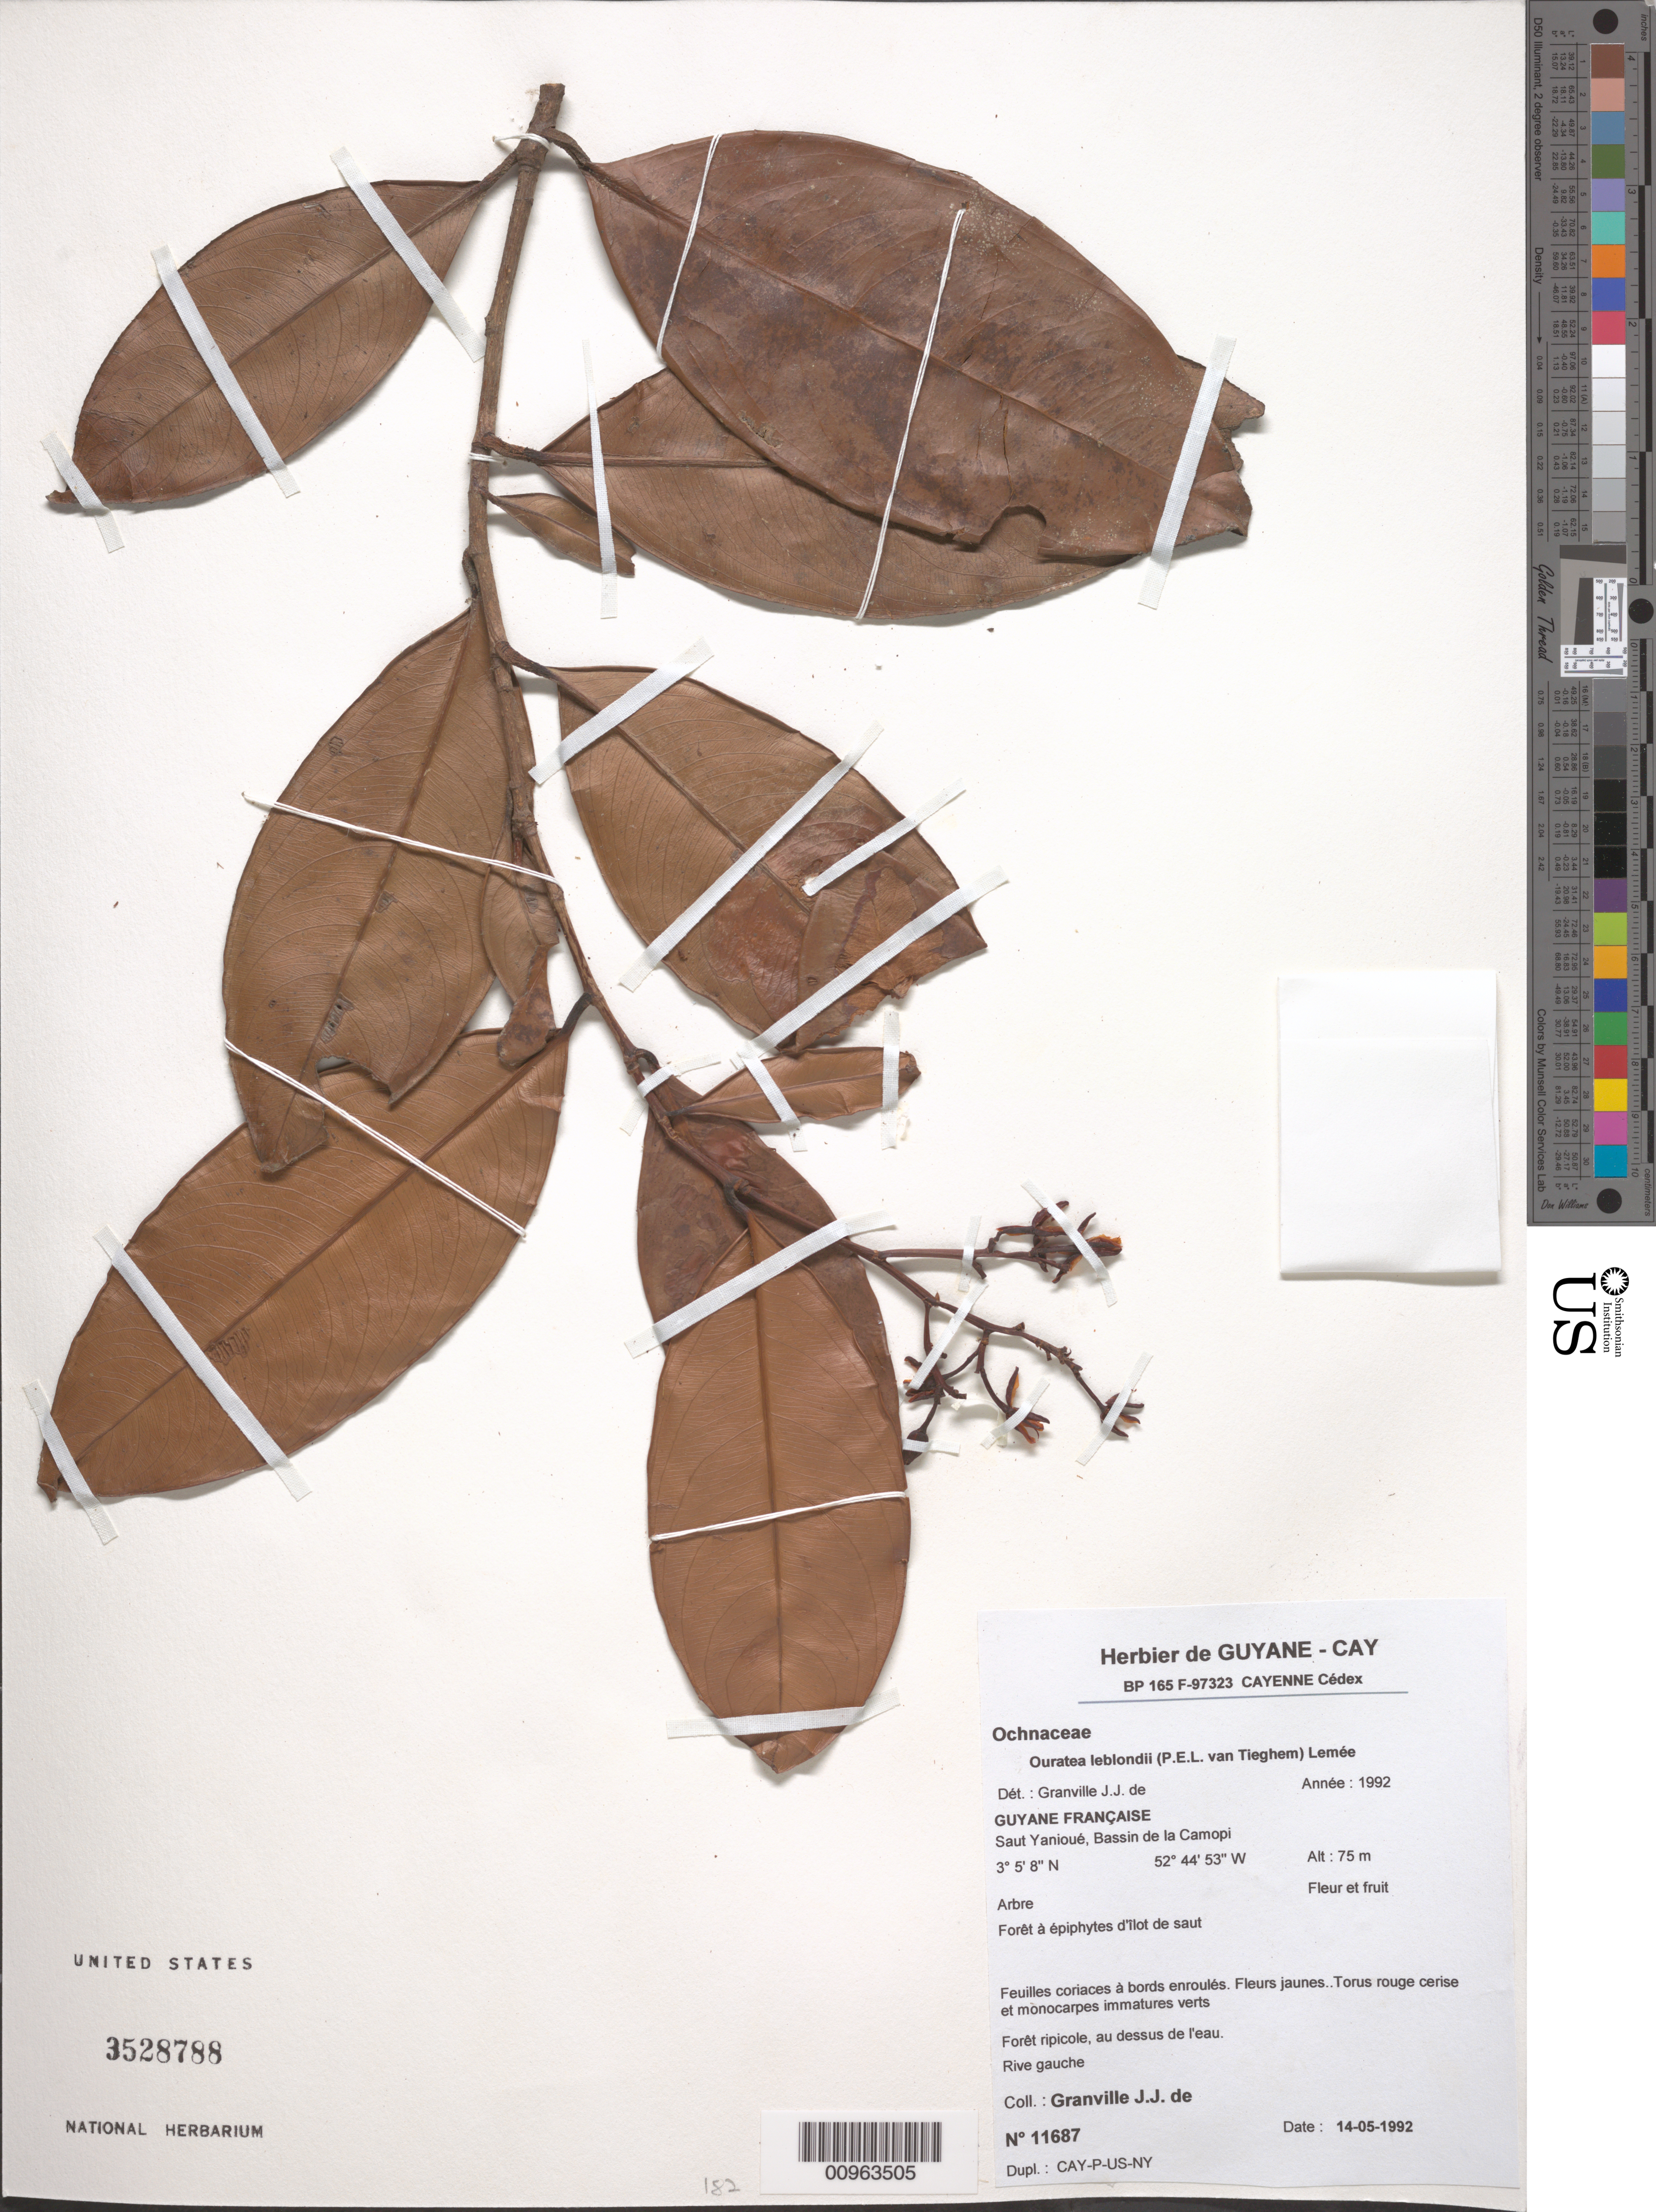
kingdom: Plantae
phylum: Tracheophyta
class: Magnoliopsida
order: Malpighiales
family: Ochnaceae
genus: Ouratea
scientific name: Ouratea leblondii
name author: (Tiegh.) Lemée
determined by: Granville, J. J. de, (CAY), Institut de Recherche pour le Developpement (IRD) (FRENCH GUIANA)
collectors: J.-J. de Granville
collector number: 11687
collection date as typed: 14-May-92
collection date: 1992-05-14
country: French Guiana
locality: Saut Yanioué, Bassin de la Camopi. Rive gauche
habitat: Foret a epiphytes d'ilot de saut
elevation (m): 75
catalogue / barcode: US 3528788